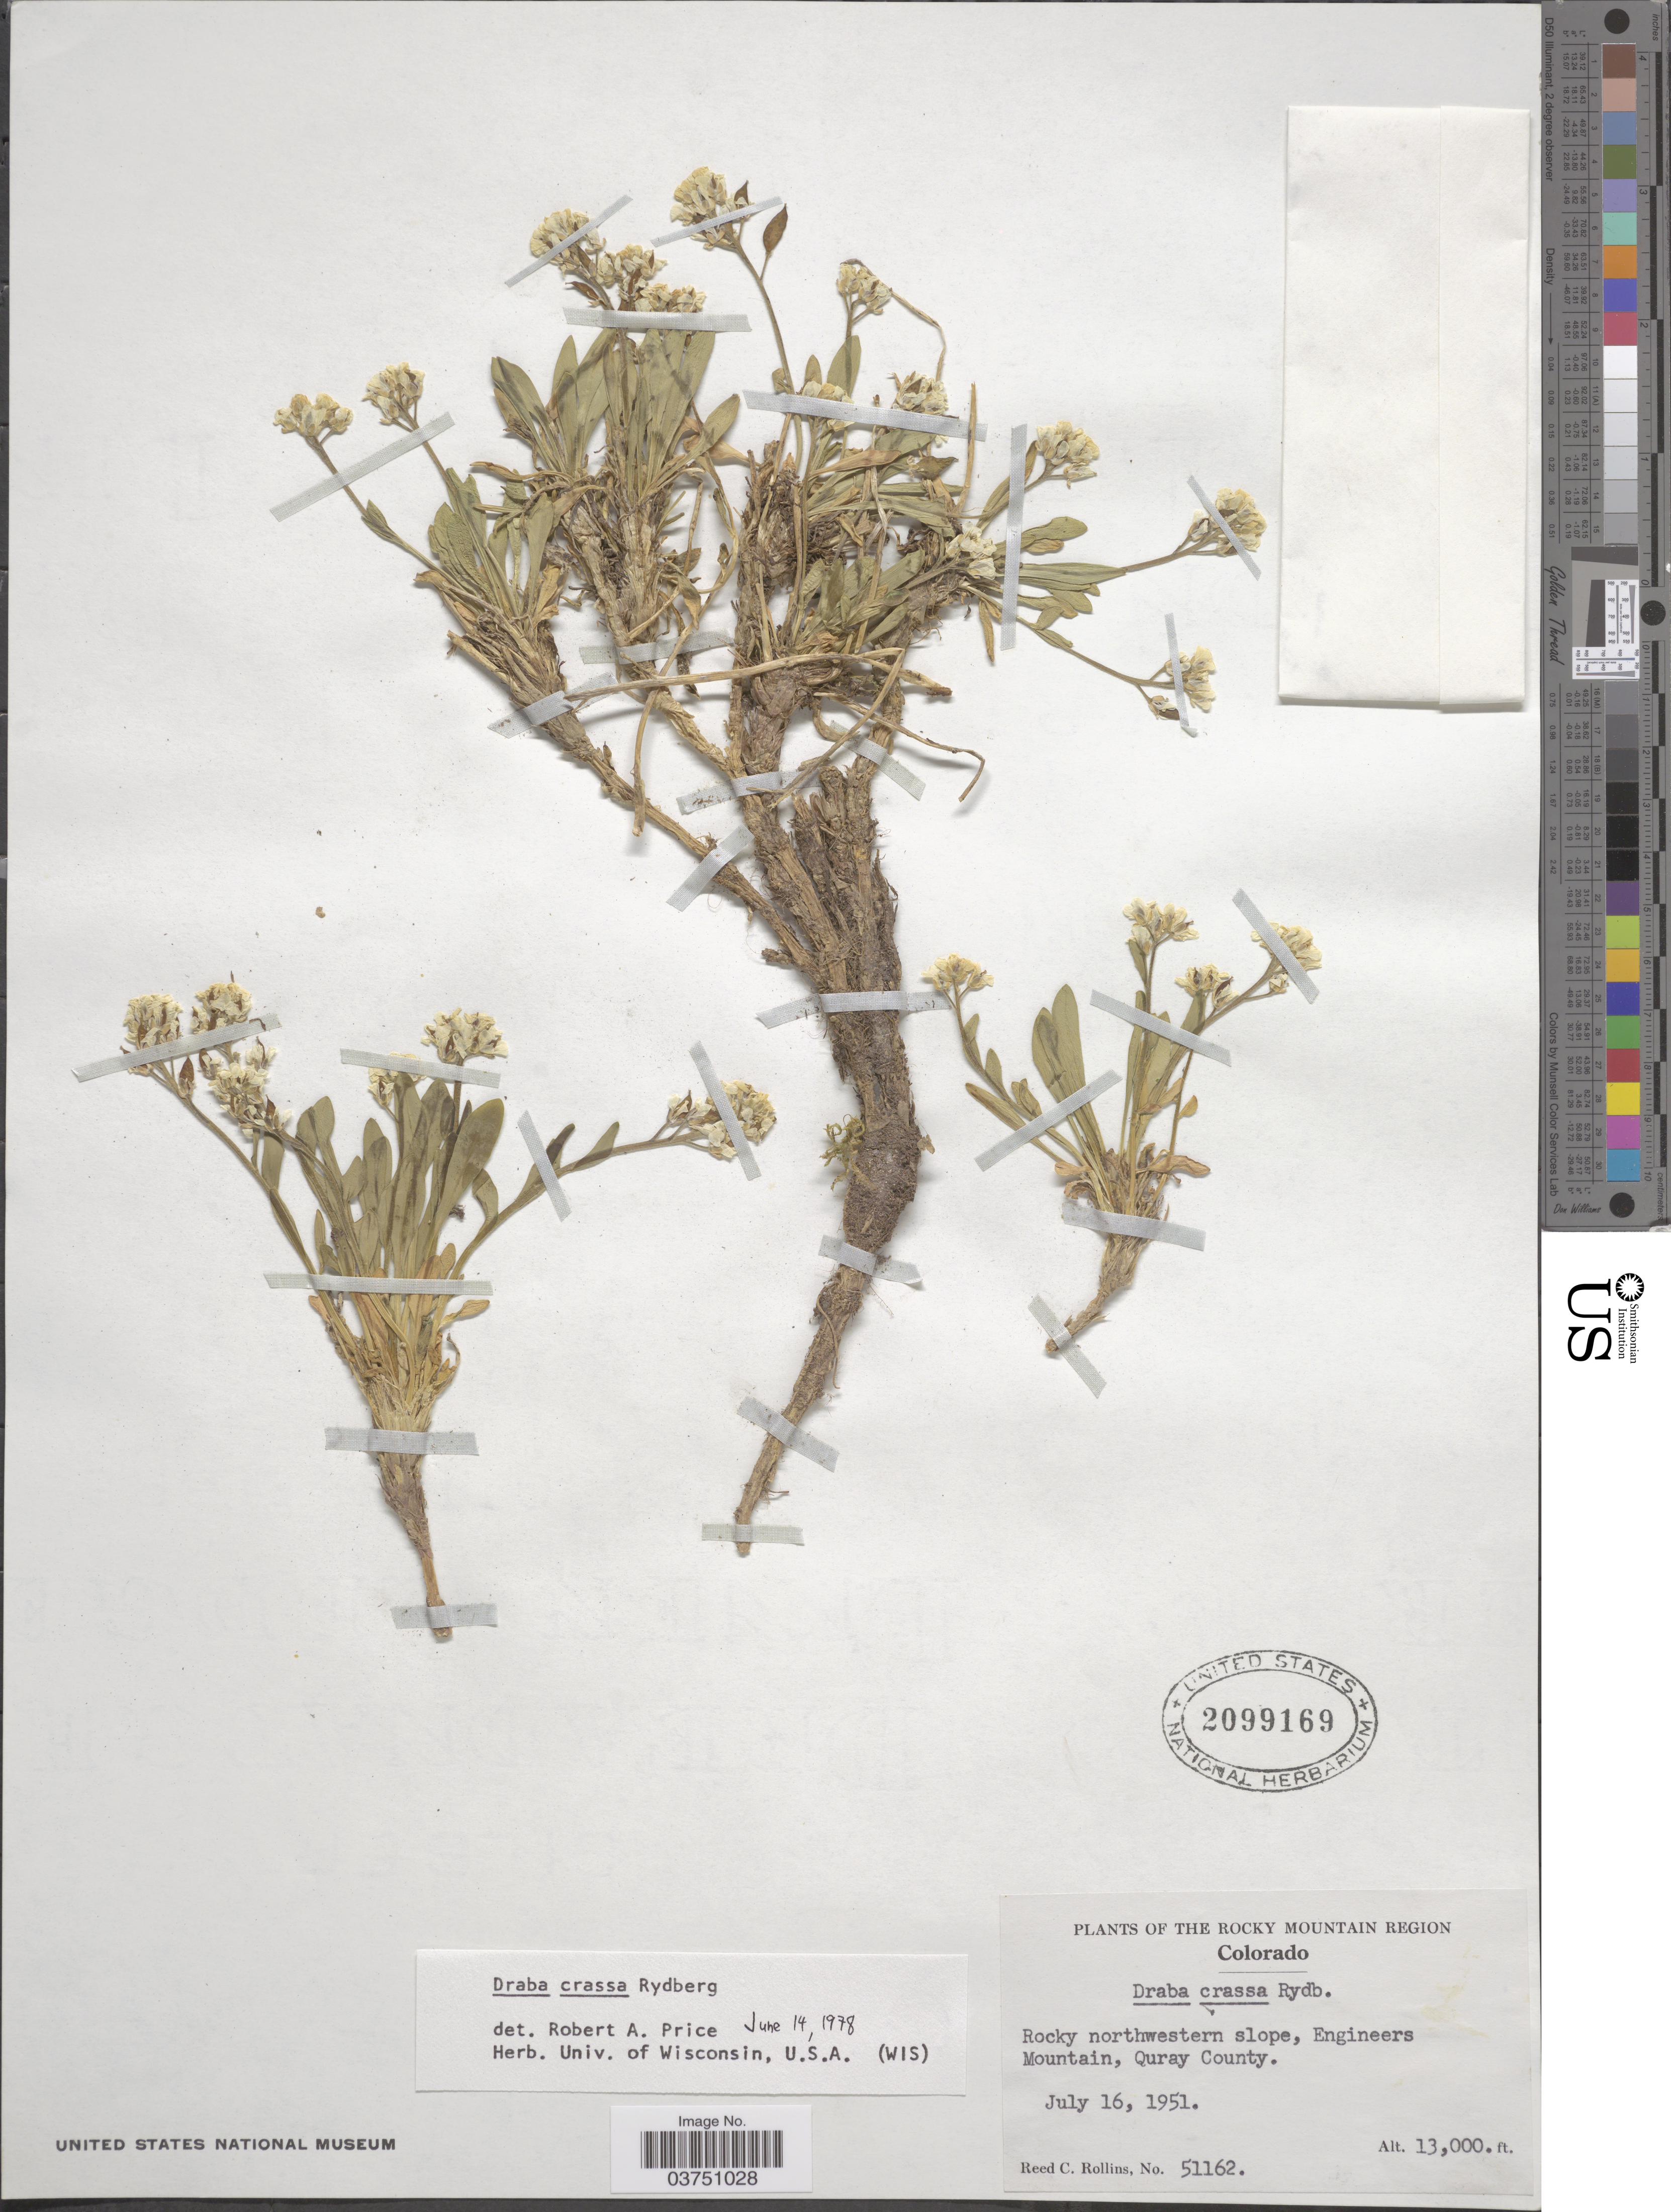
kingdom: Plantae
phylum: Tracheophyta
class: Magnoliopsida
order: Brassicales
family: Brassicaceae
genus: Draba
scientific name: Draba crassa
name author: Rydb.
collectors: R. C. Rollins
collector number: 51162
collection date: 1951-07-16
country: United States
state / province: Colorado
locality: The Rocky Mountain Region. Rocky northwestern slope, Engineers Mountain, Quray County.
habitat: rocky northwestern slope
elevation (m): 3962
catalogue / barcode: US 2099169